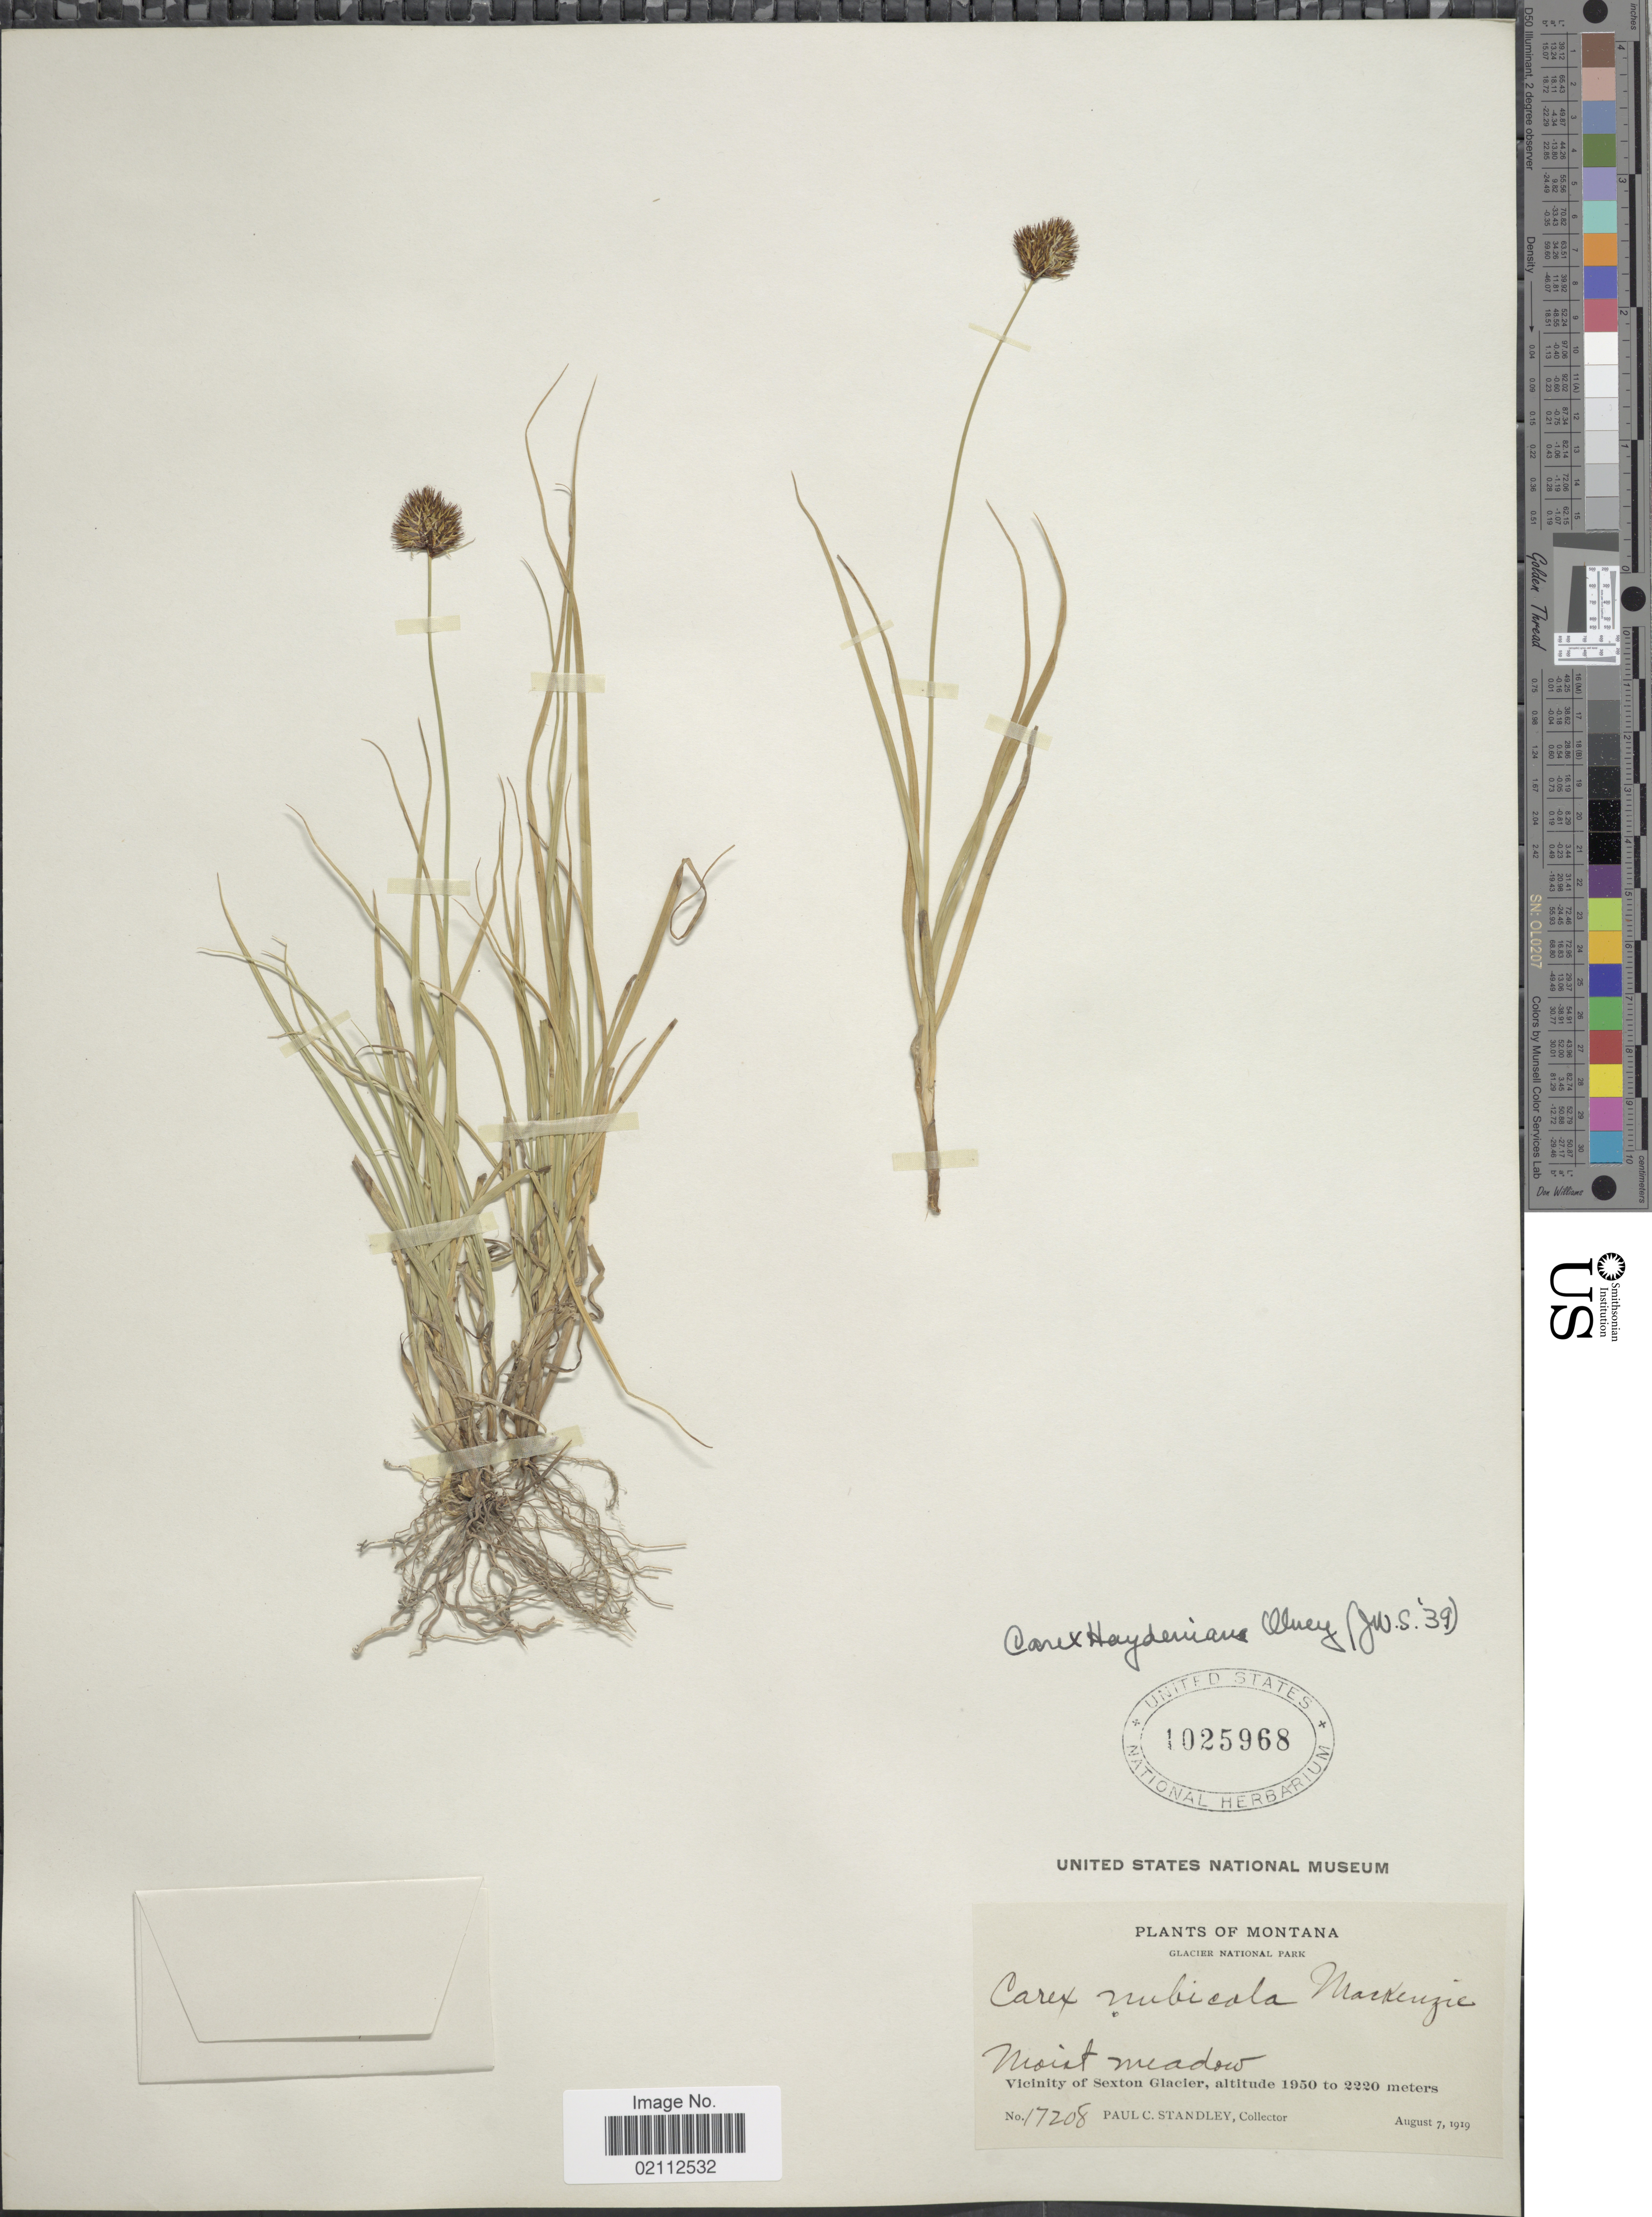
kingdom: Plantae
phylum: Tracheophyta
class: Liliopsida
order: Poales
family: Cyperaceae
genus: Carex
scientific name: Carex haydeniana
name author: Olney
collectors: P. C. Standley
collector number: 17208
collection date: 1919-08-07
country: United States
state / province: Montana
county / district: Glacier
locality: Glacier National Park, moist meadow, Vicinity of Sexton Glacier.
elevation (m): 1950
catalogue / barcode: US 1025968